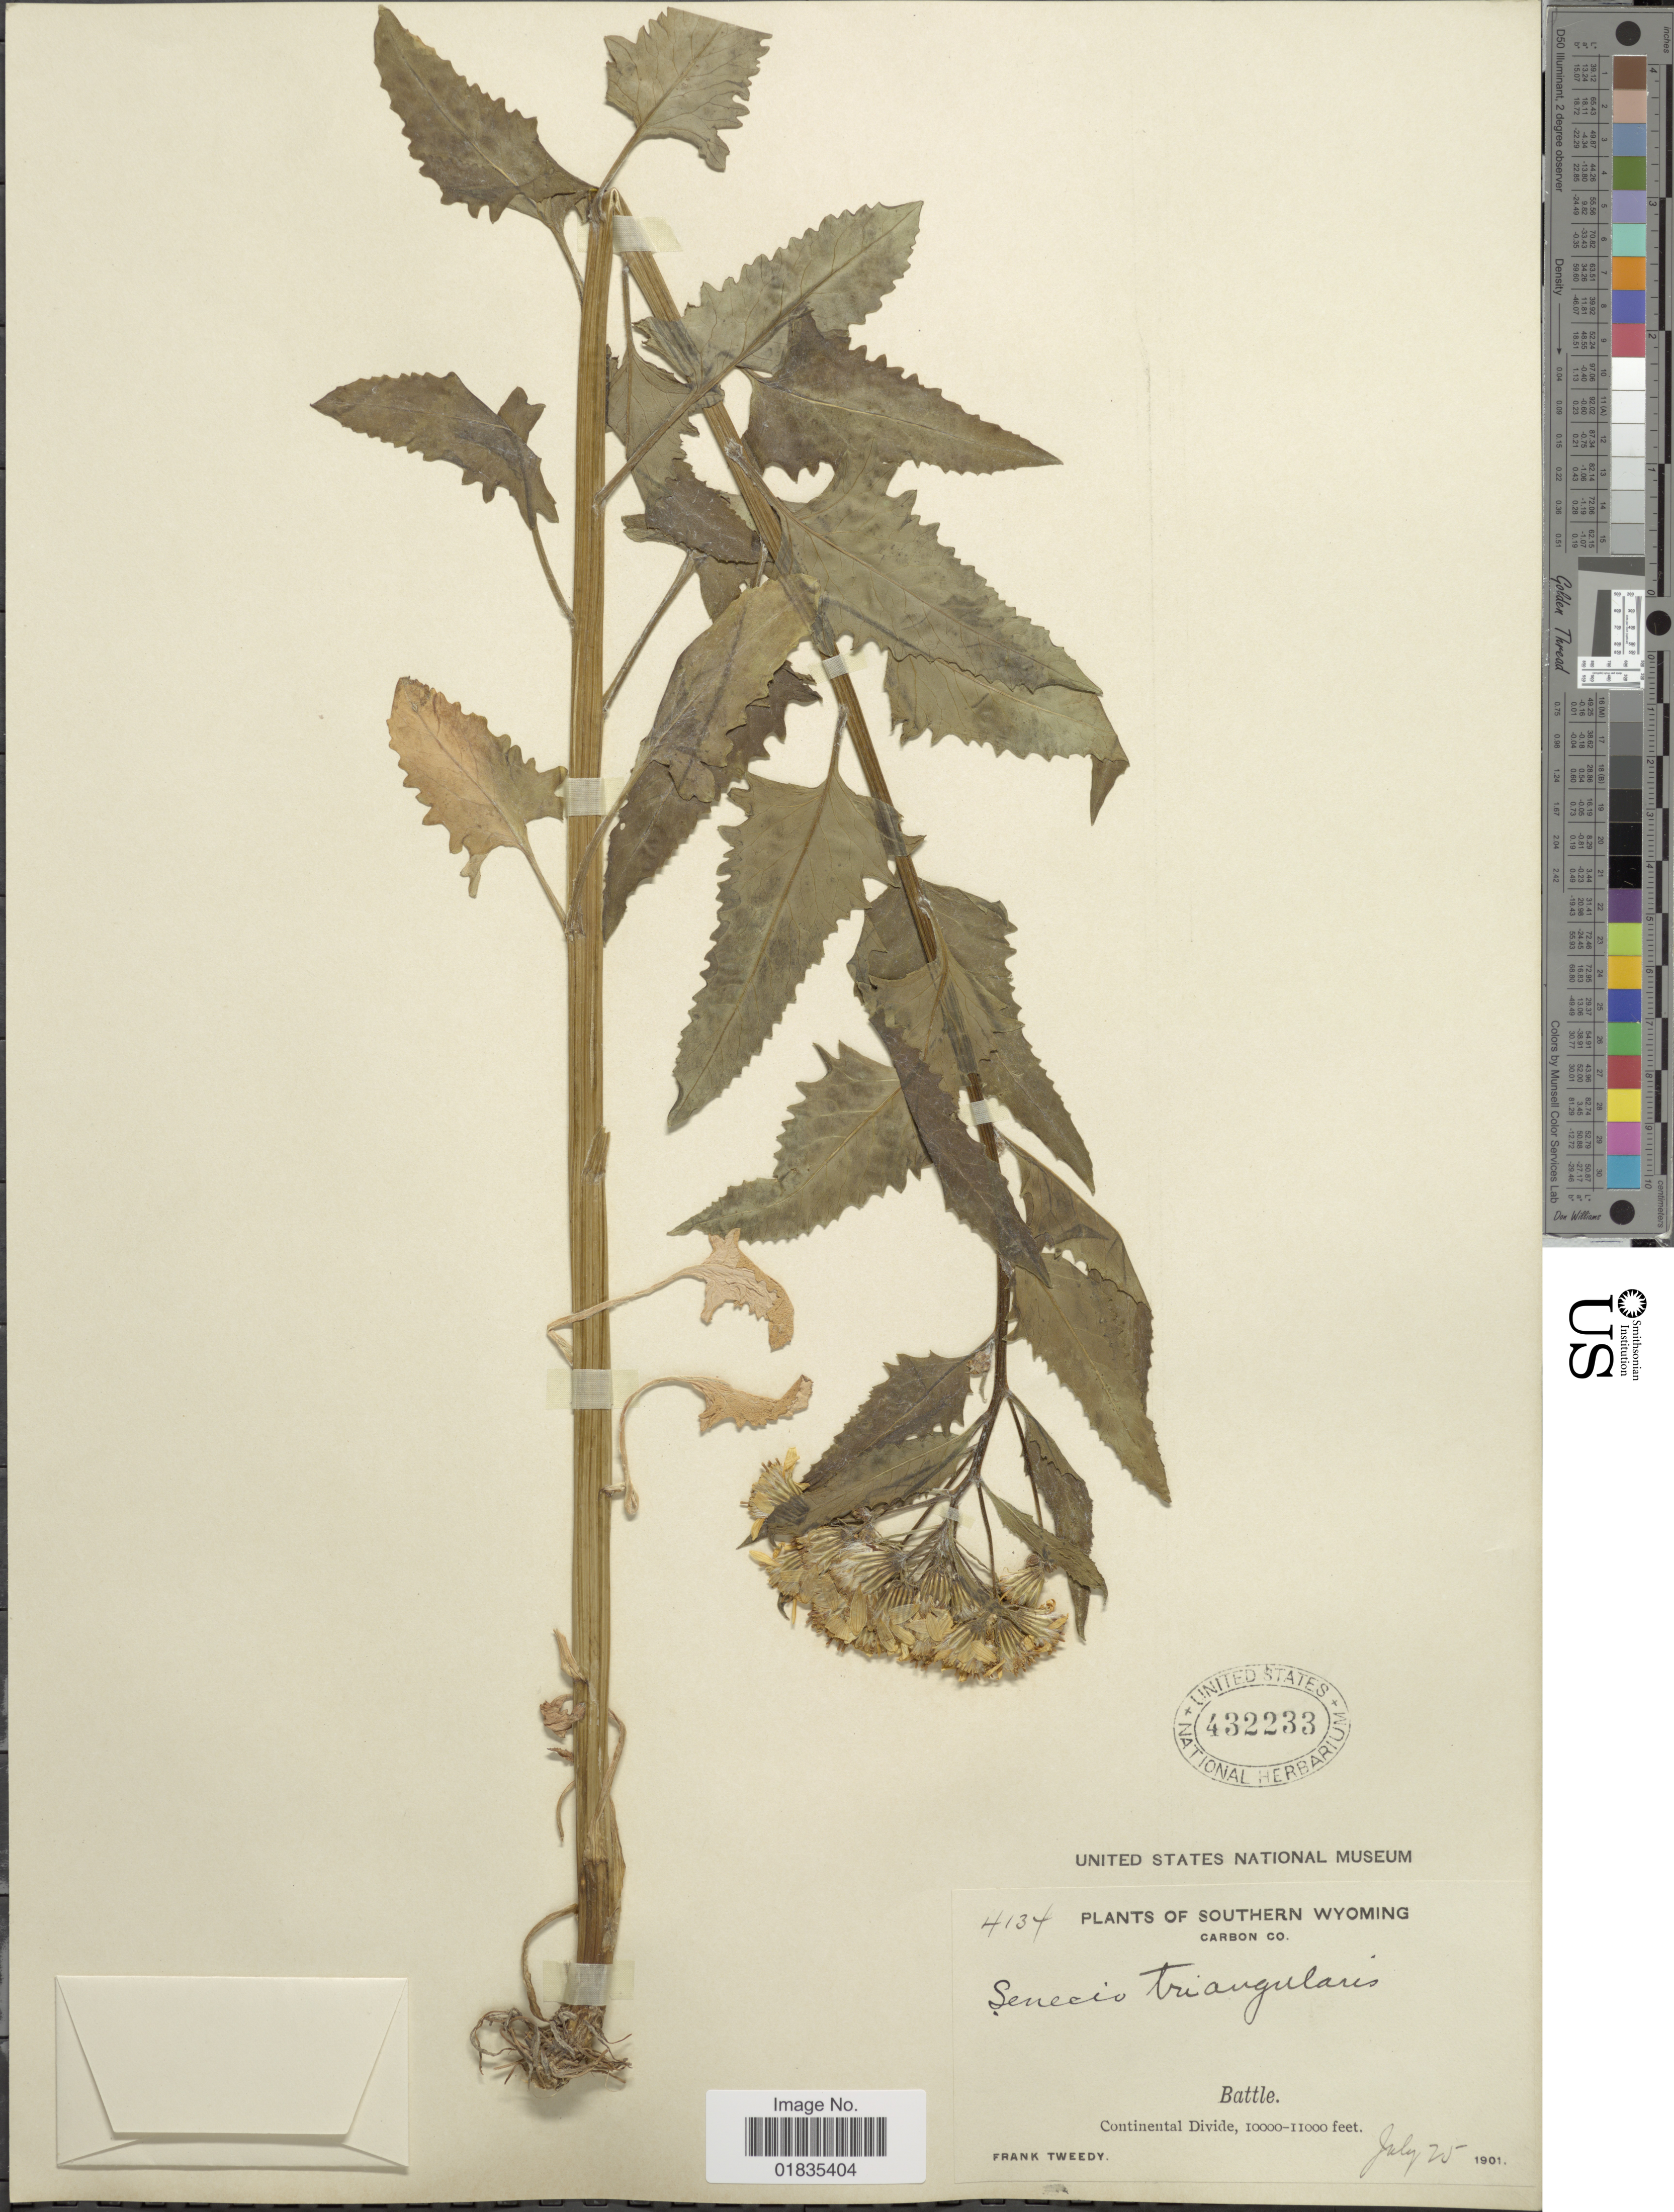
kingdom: Plantae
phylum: Tracheophyta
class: Magnoliopsida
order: Asterales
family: Asteraceae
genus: Senecio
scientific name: Senecio triangularis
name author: Hook.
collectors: F. Tweedy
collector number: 4134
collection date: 1901-07-25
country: United States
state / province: Wyoming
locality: Southern Wyoming, Carbon Co., Battle, Continental Divide.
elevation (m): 3048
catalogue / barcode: US 432233